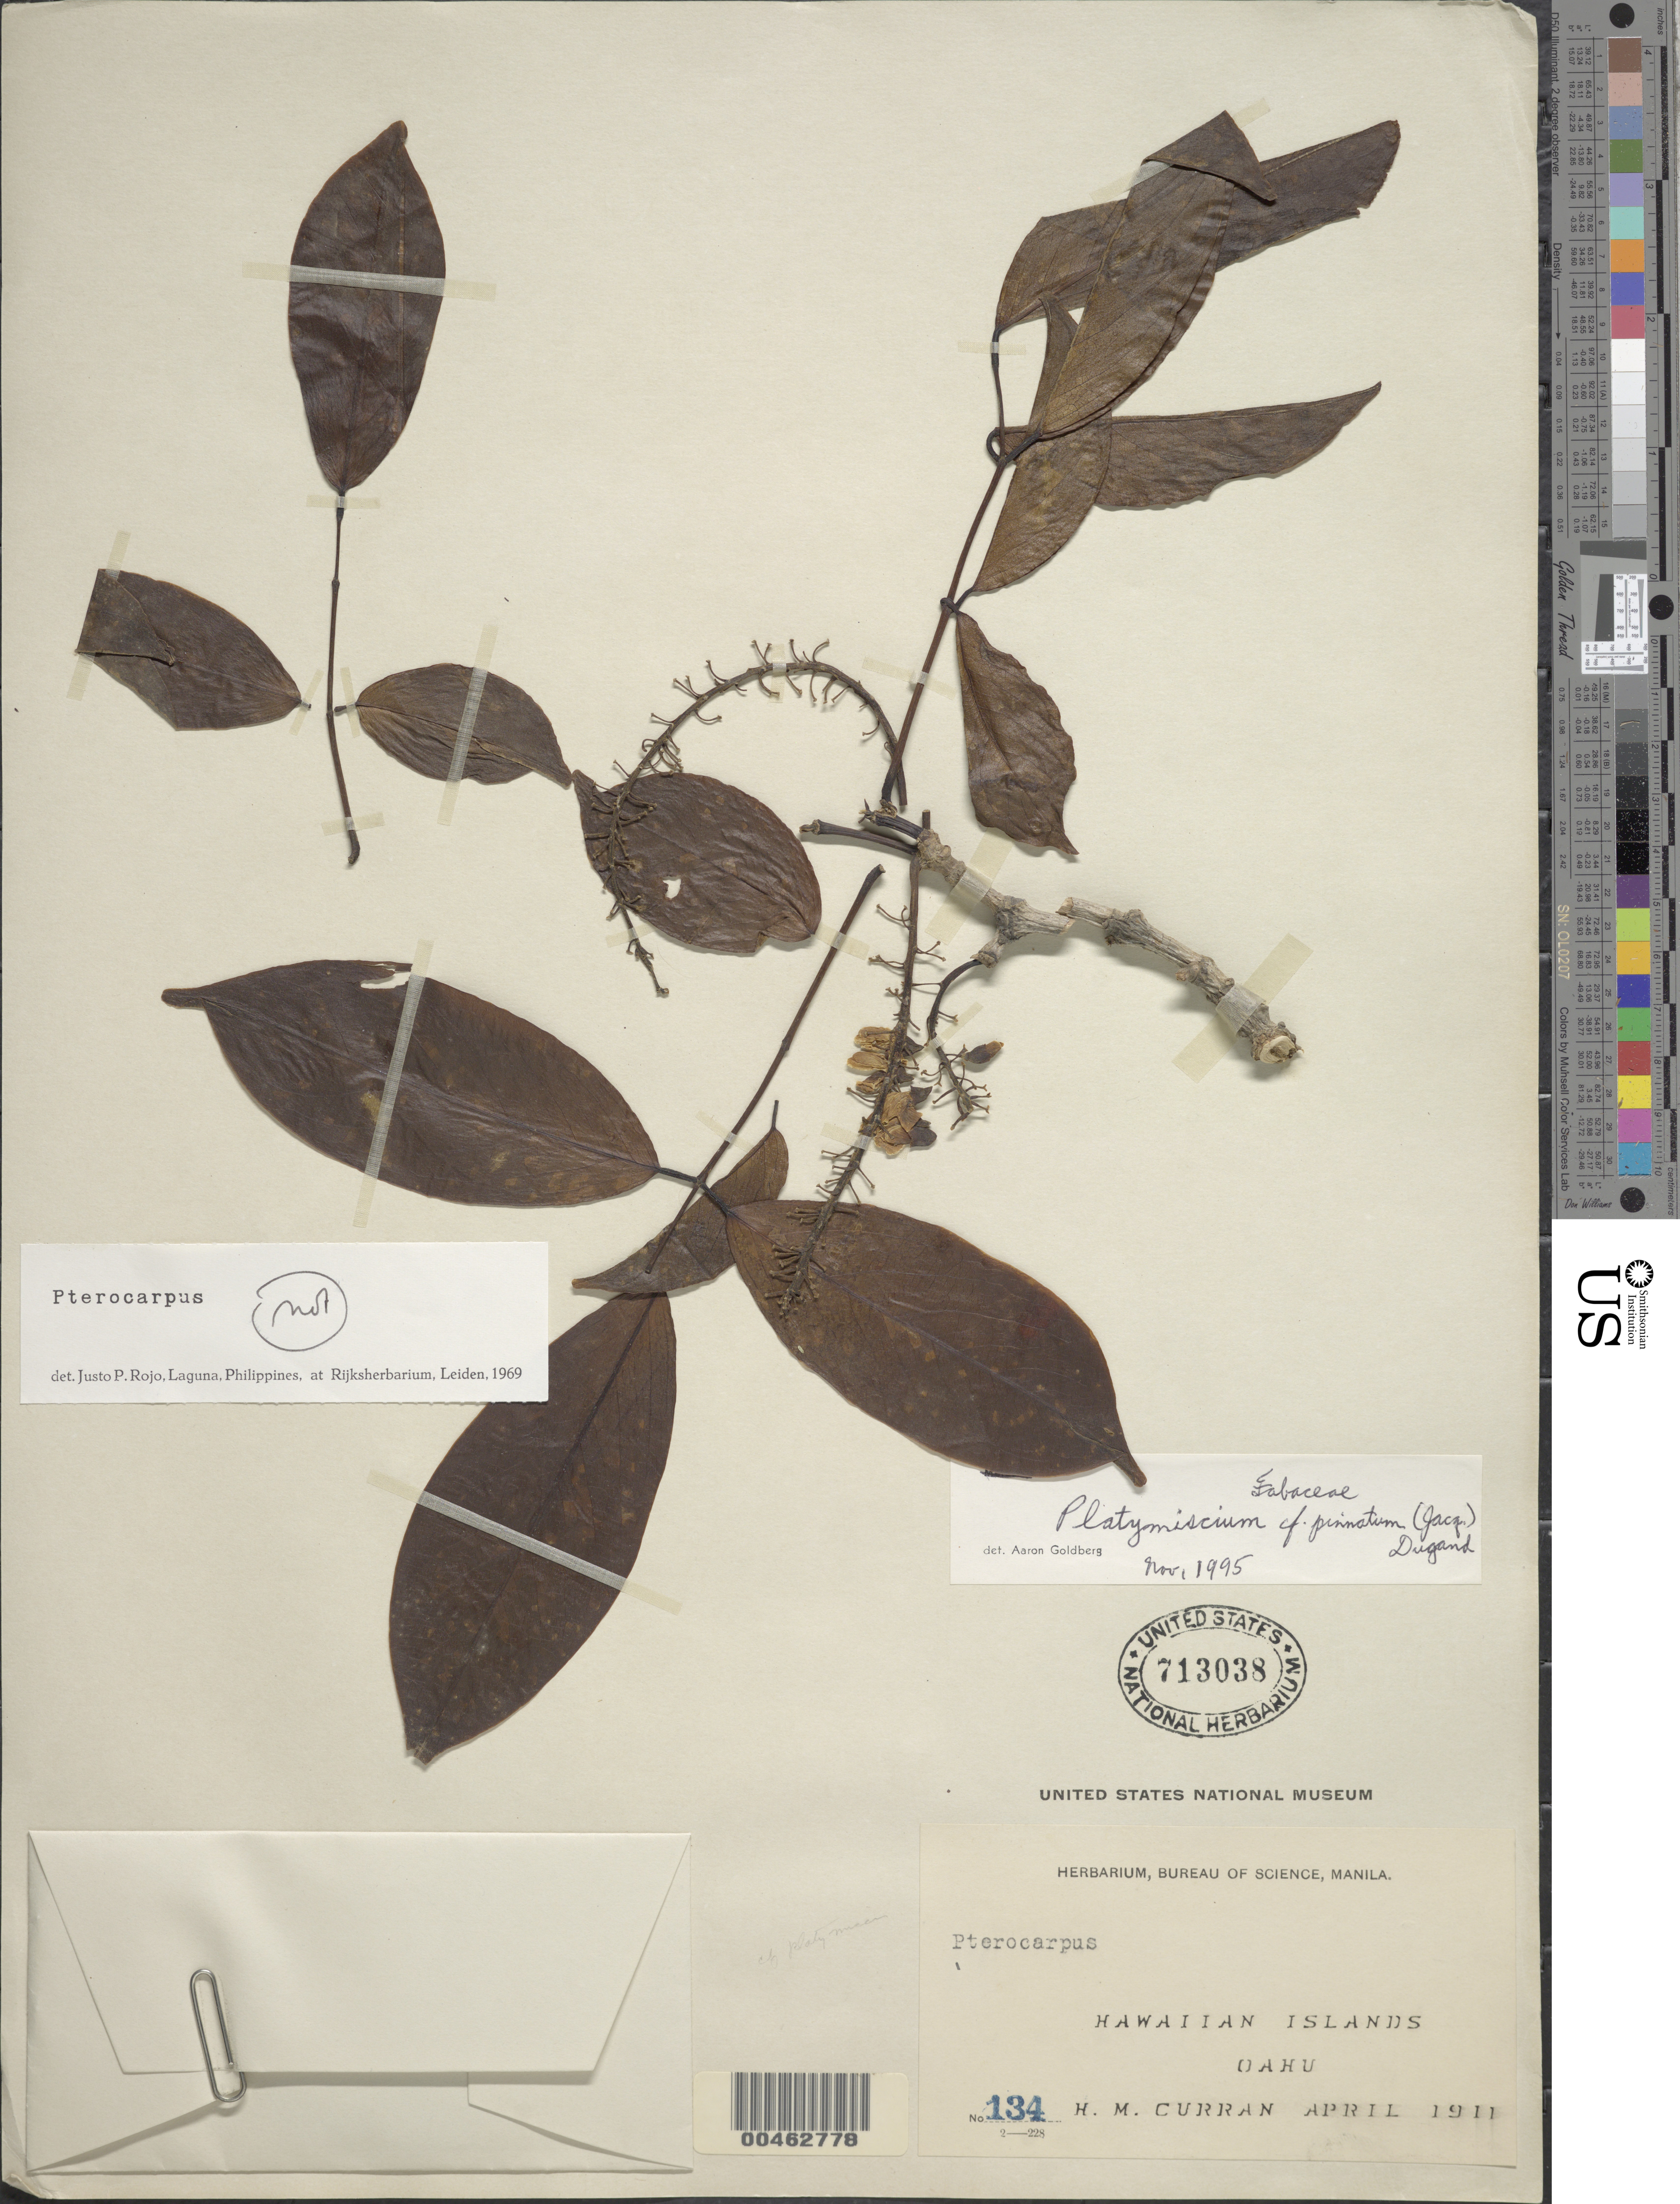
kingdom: Plantae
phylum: Tracheophyta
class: Magnoliopsida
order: Fabales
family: Fabaceae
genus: Platymiscium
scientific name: Platymiscium pinnatum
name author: (Jacq.) Dugand G.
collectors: H. M. Curran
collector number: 134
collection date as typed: Apr 1911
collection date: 1911-04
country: United States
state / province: Hawaii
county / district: Honolulu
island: Oahu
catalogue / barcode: US 713038